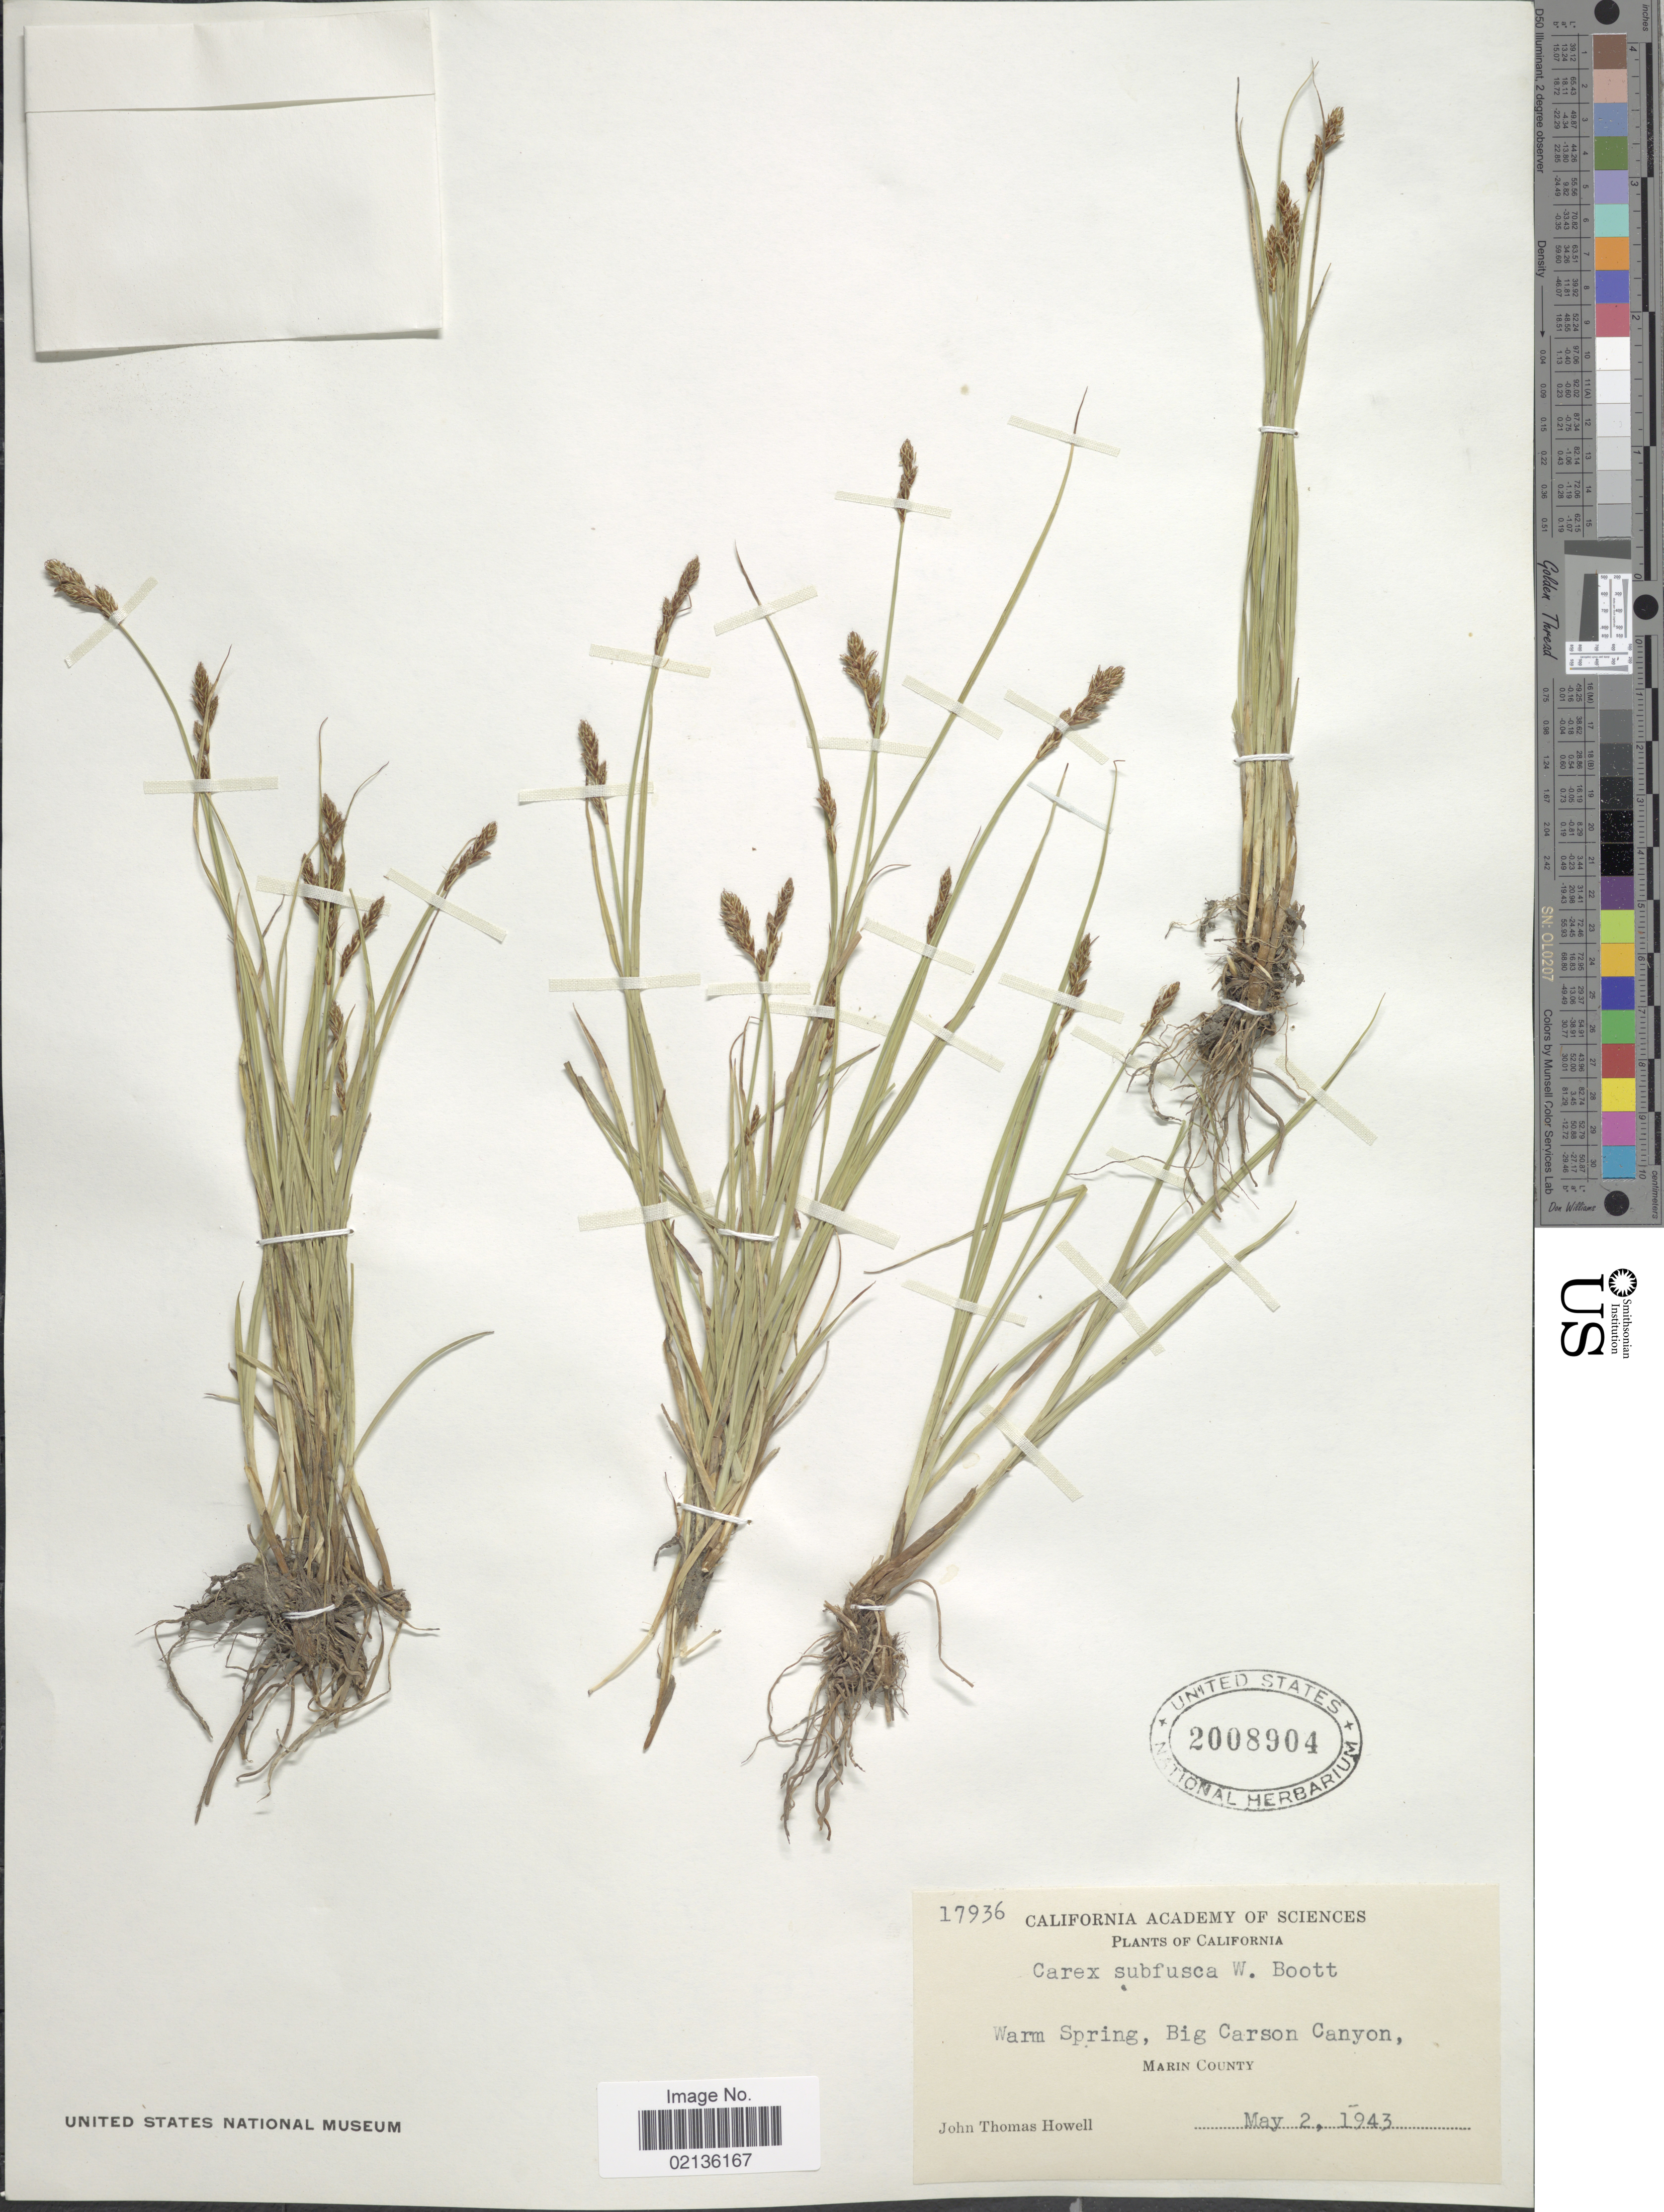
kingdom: Plantae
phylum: Tracheophyta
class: Liliopsida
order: Poales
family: Cyperaceae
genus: Carex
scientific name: Carex subfusca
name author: W. Boott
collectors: J. T. Howell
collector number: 17936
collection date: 1943-05-02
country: United States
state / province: California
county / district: Marin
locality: Warm Spring, Big Carson Canyon, Marin County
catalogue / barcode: US 2008904